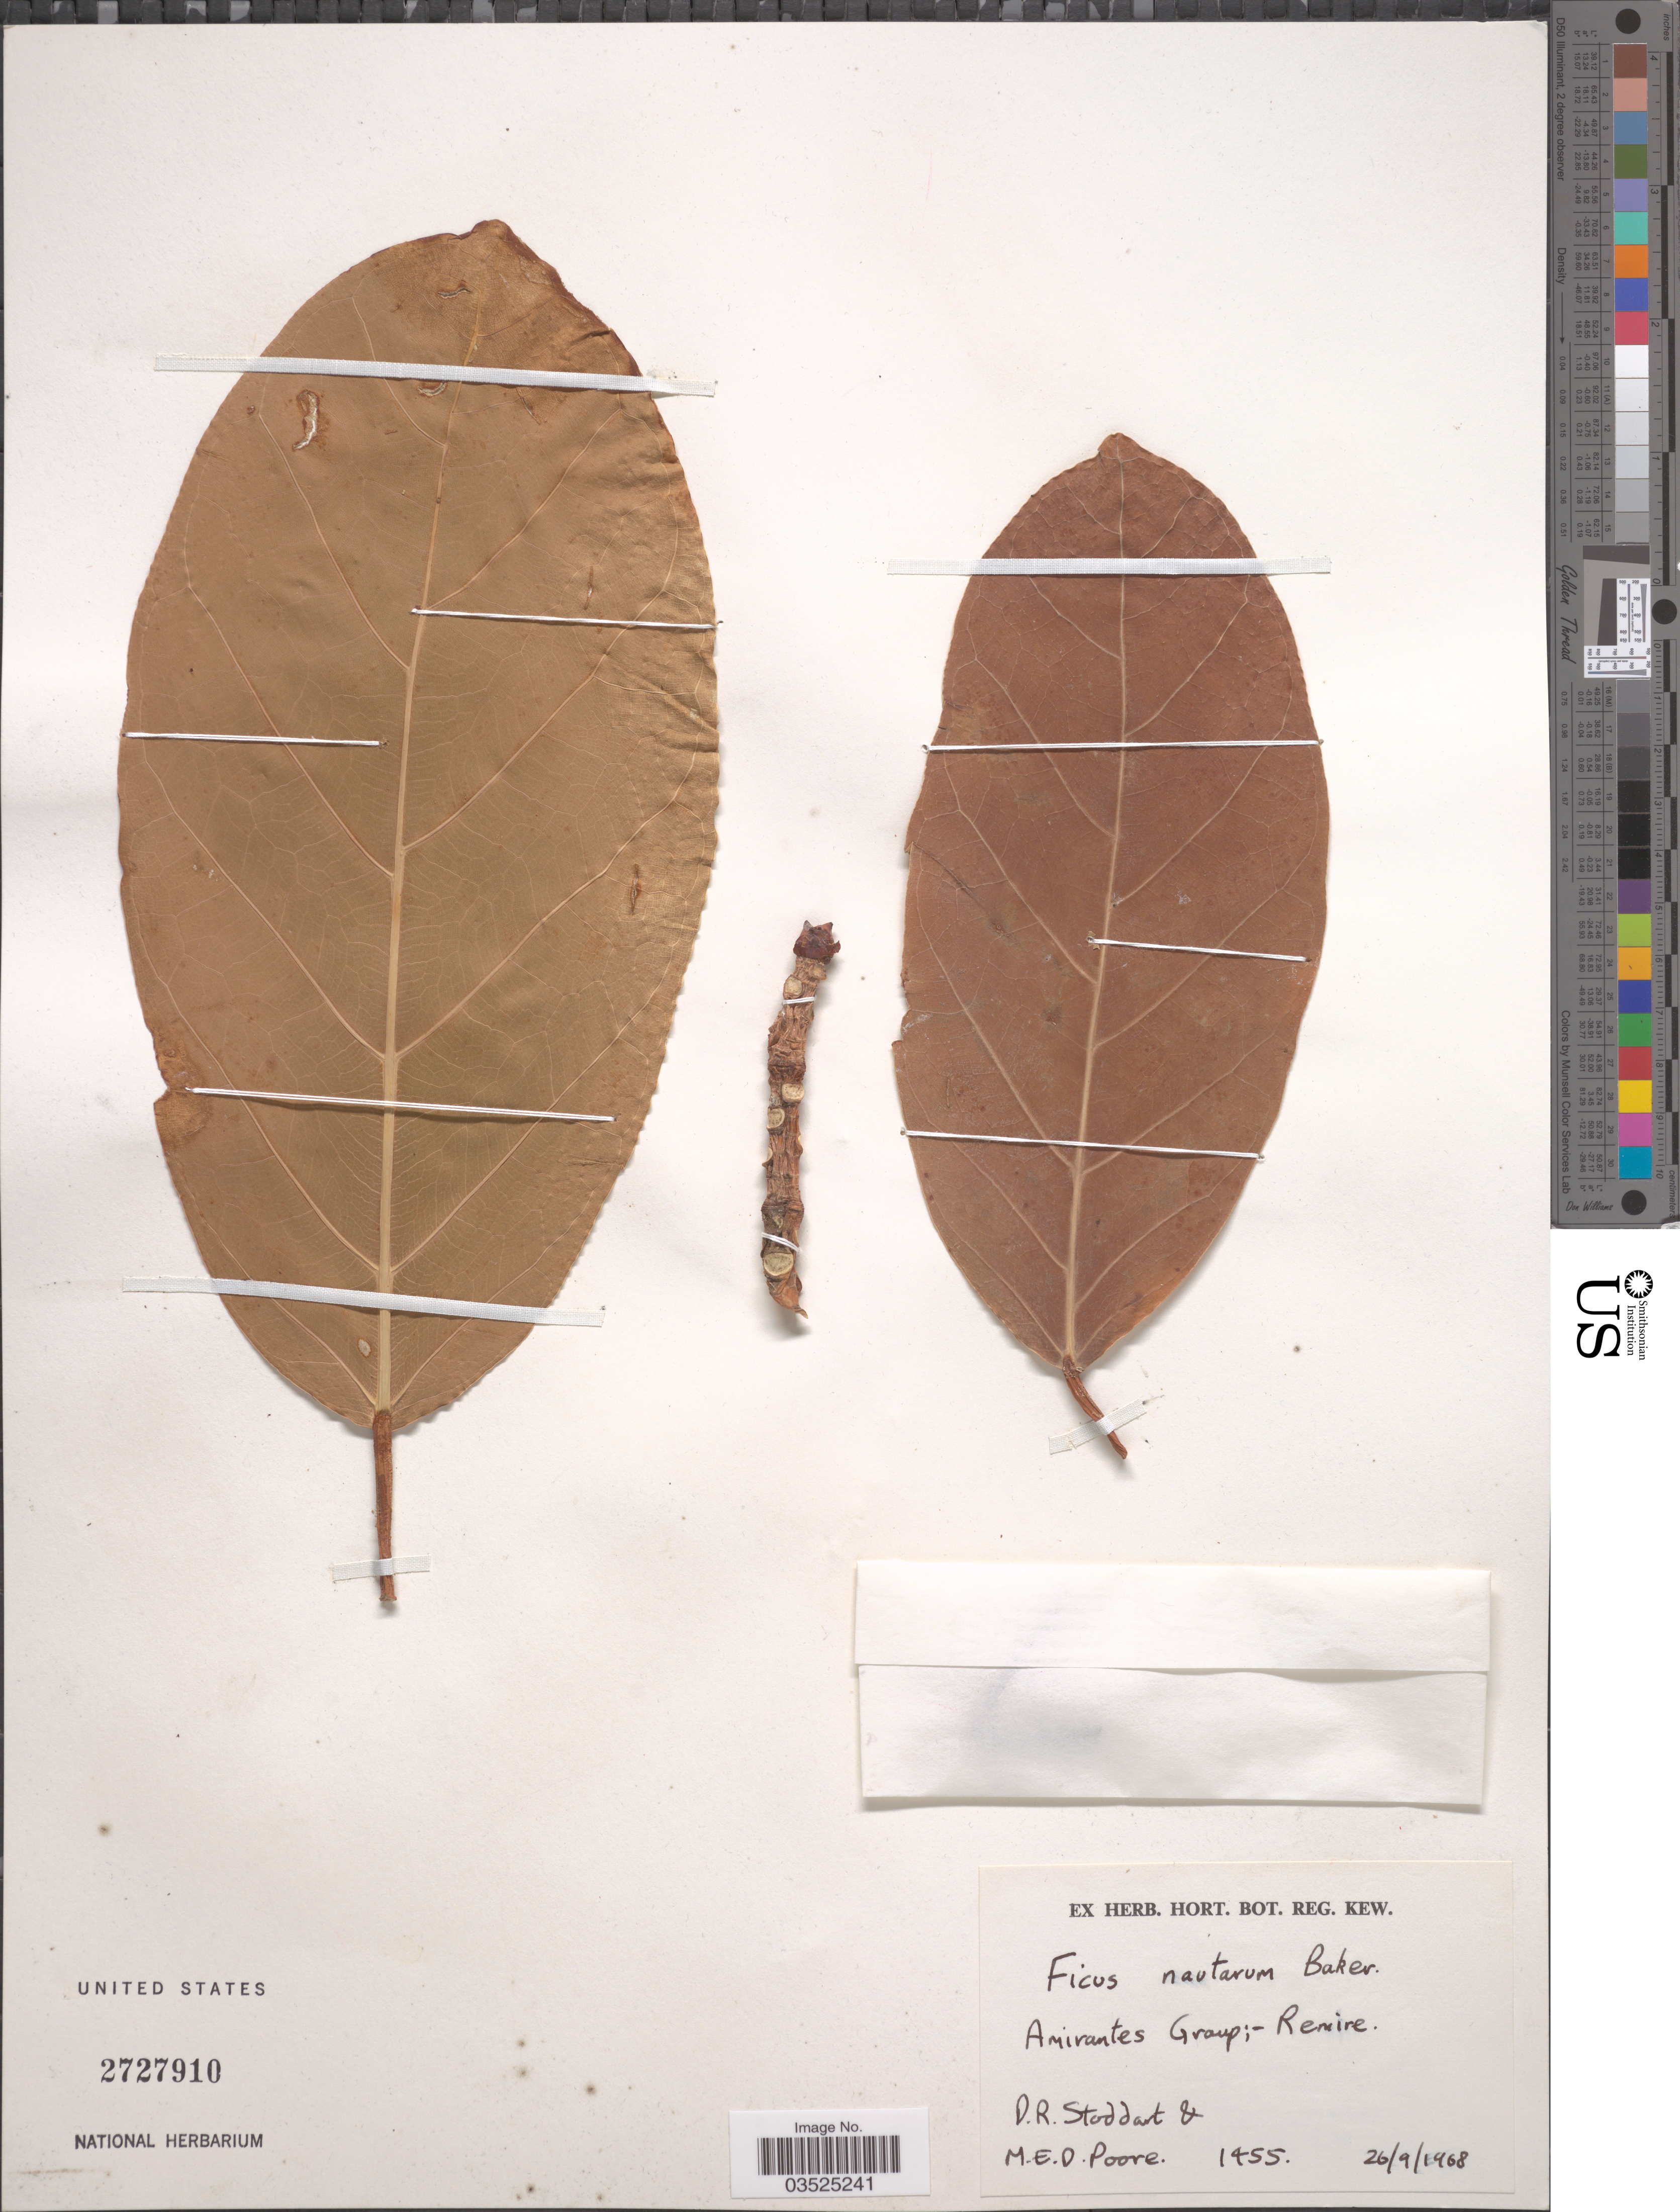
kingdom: Plantae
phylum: Tracheophyta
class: Magnoliopsida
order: Rosales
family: Moraceae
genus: Ficus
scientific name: Ficus lutea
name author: Vahl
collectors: D. R. Stoddart & M. E. D. Poore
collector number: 1455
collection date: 1968-09-26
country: Seychelles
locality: Amirantes Group; - Remire.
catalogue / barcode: US 2727910